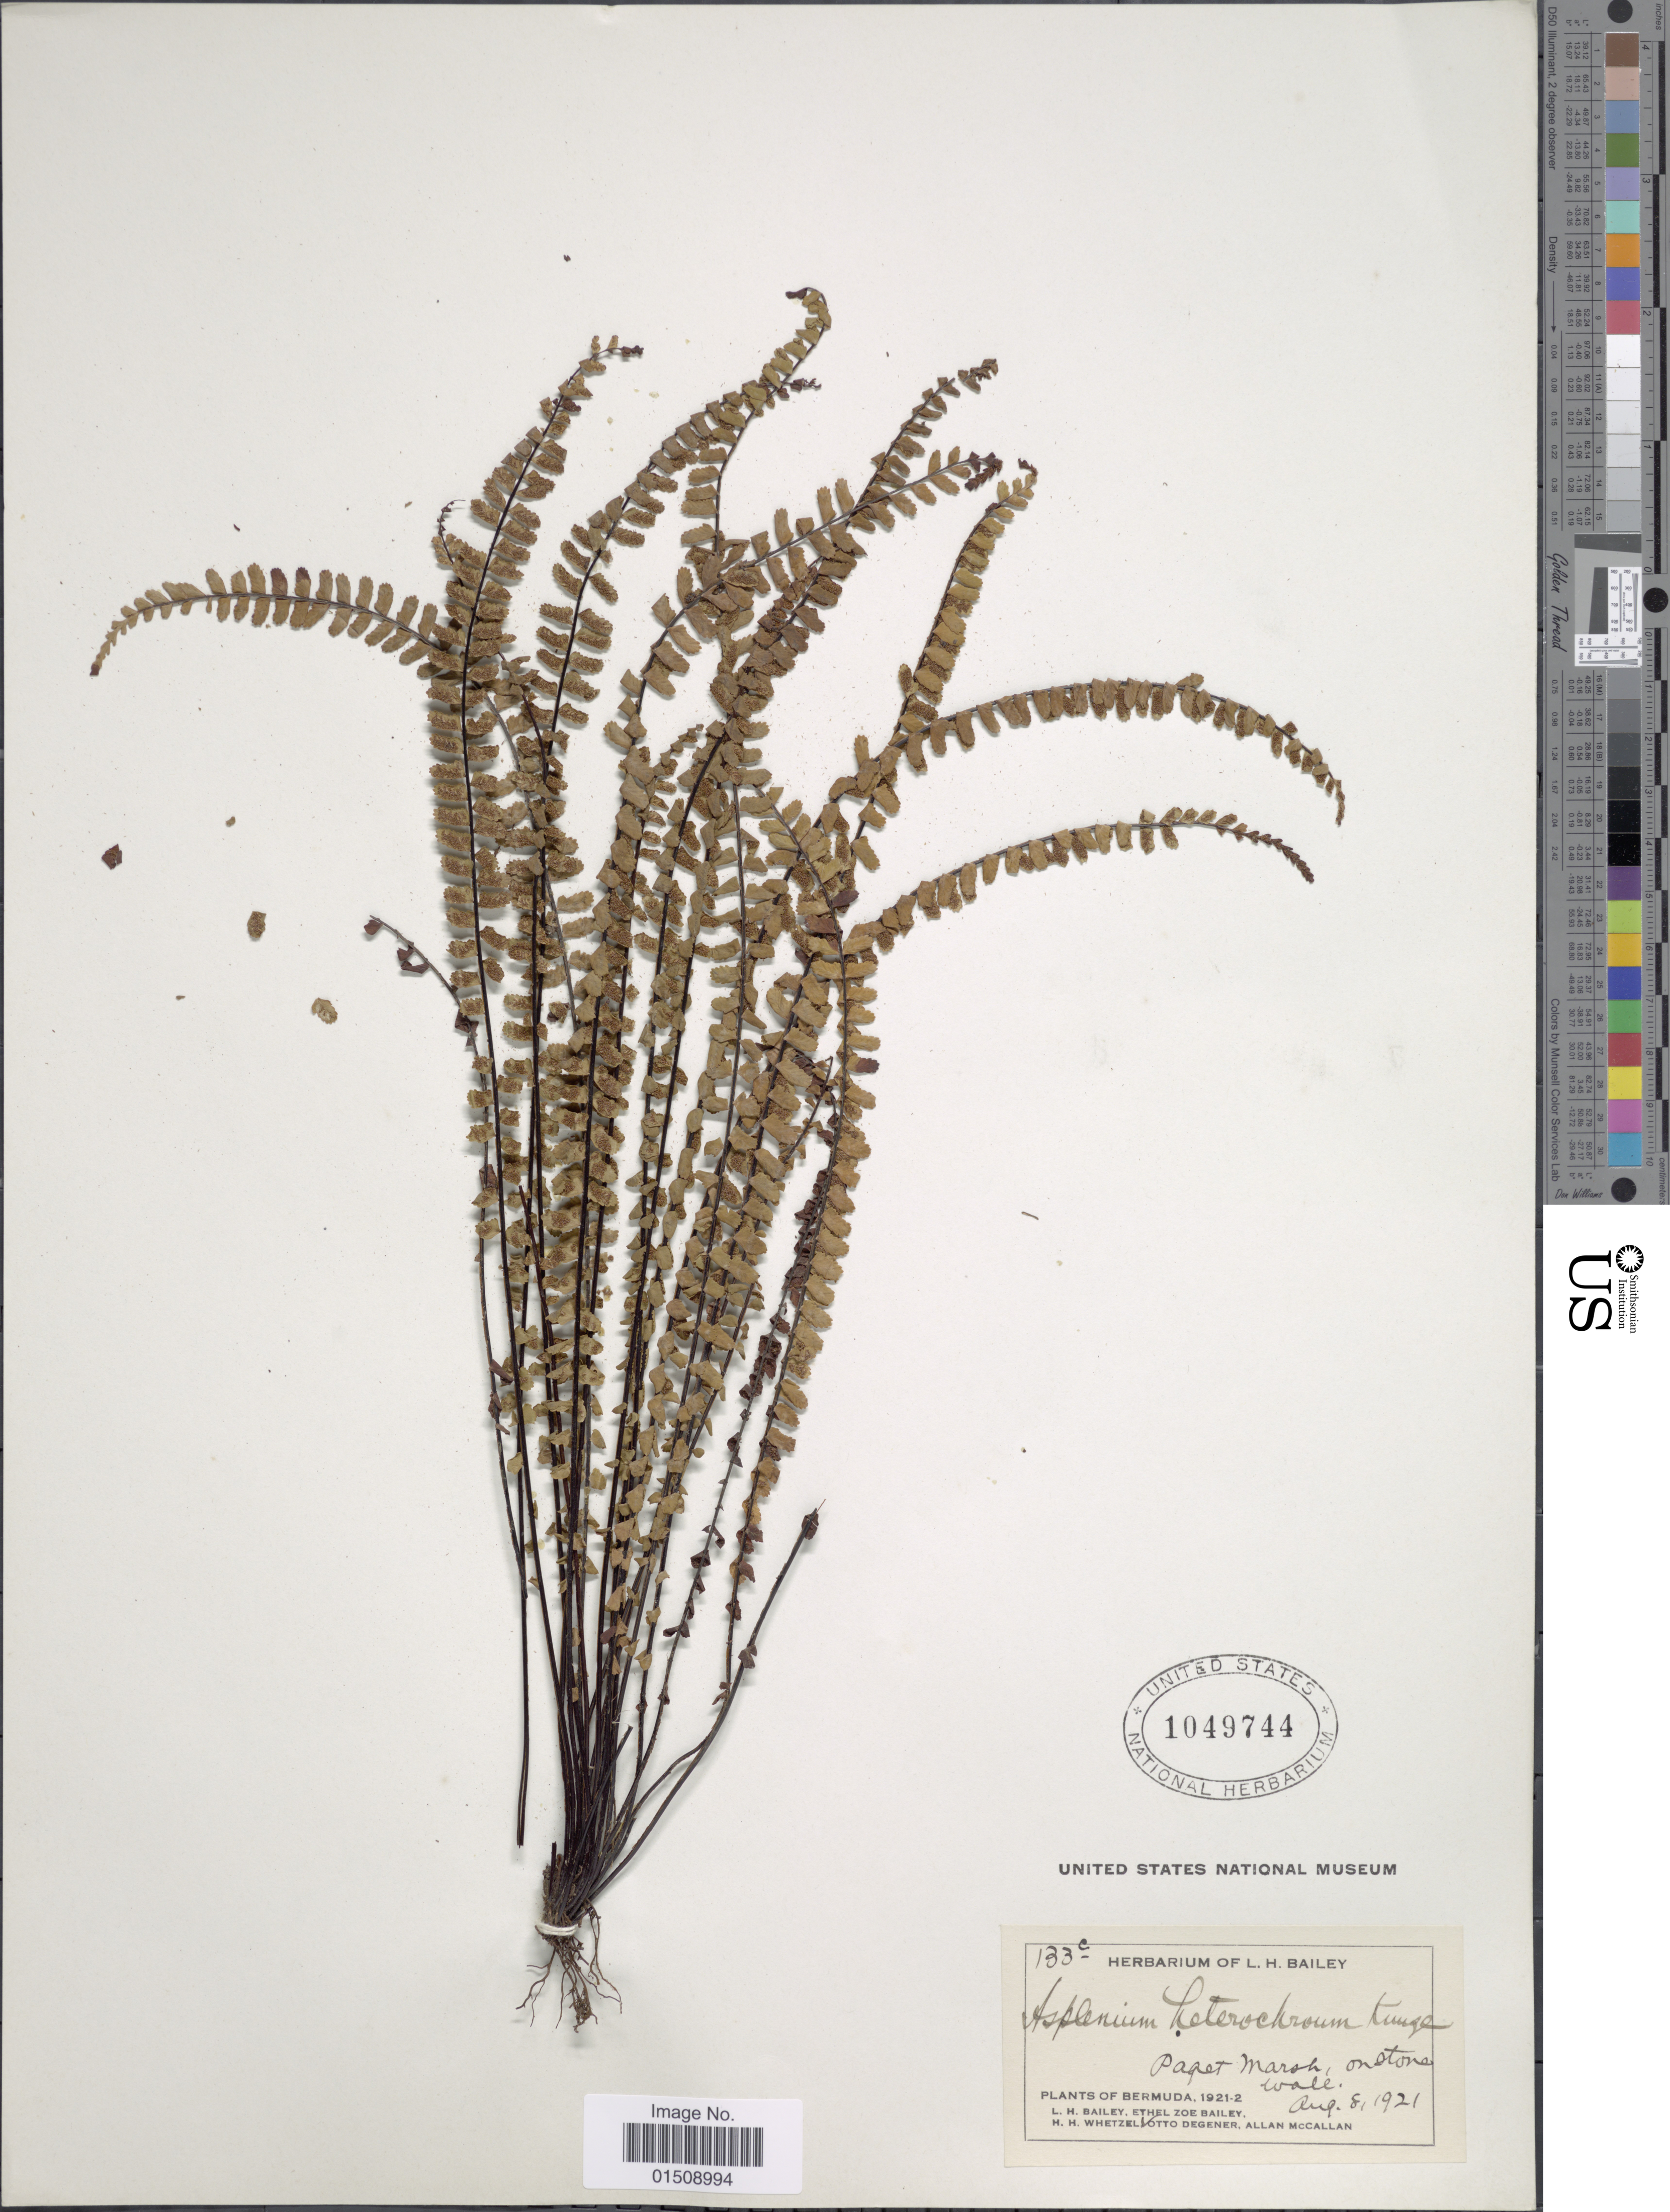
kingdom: Plantae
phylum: Tracheophyta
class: Polypodiopsida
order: Polypodiales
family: Aspleniaceae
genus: Asplenium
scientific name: Asplenium heterochroum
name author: Kunze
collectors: L. H. Bailey, E. Z. Bailey, H. Whetzel, O. Degener & A. McCallan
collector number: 133c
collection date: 1921-08-08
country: Bermuda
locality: Paget Marsh, on stone wall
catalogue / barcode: US 1049744